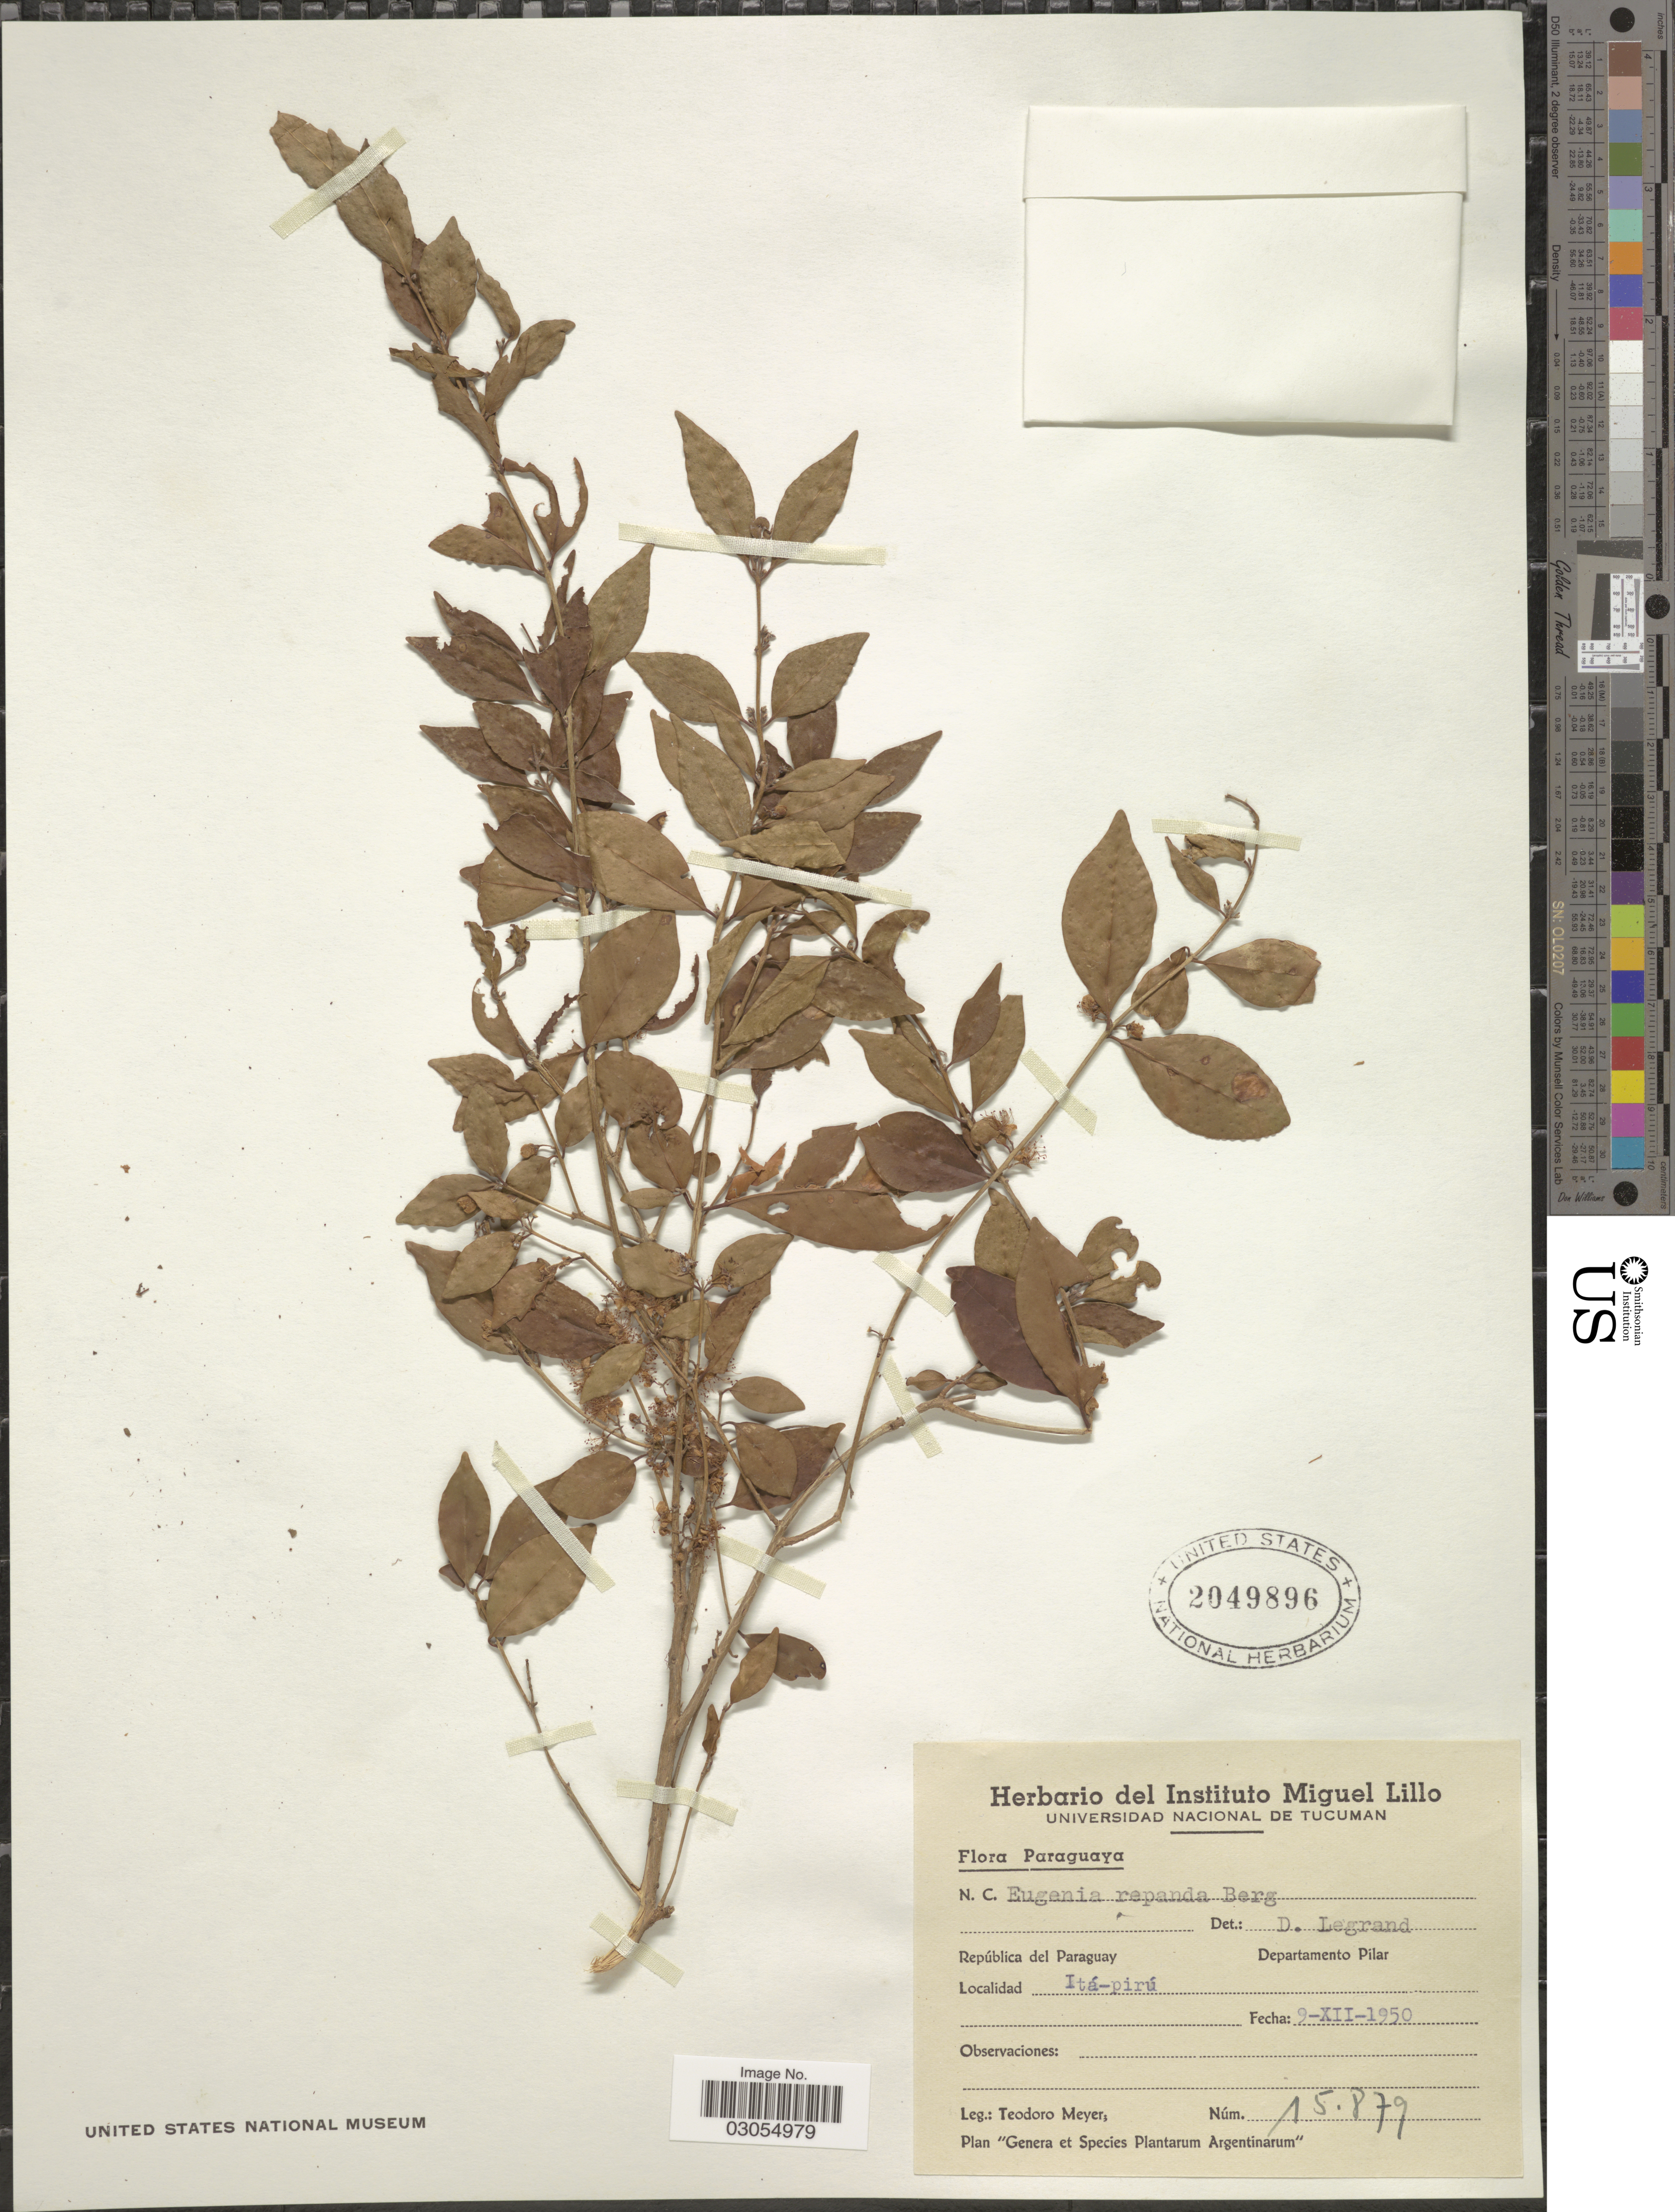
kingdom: Plantae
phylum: Tracheophyta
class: Magnoliopsida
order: Myrtales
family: Myrtaceae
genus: Eugenia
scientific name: Eugenia repanda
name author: O. Berg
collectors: T. Meyer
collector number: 15879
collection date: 1950-12-09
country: Paraguay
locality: Departamento Pilar. Itá-pirú.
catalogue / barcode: US 2049896